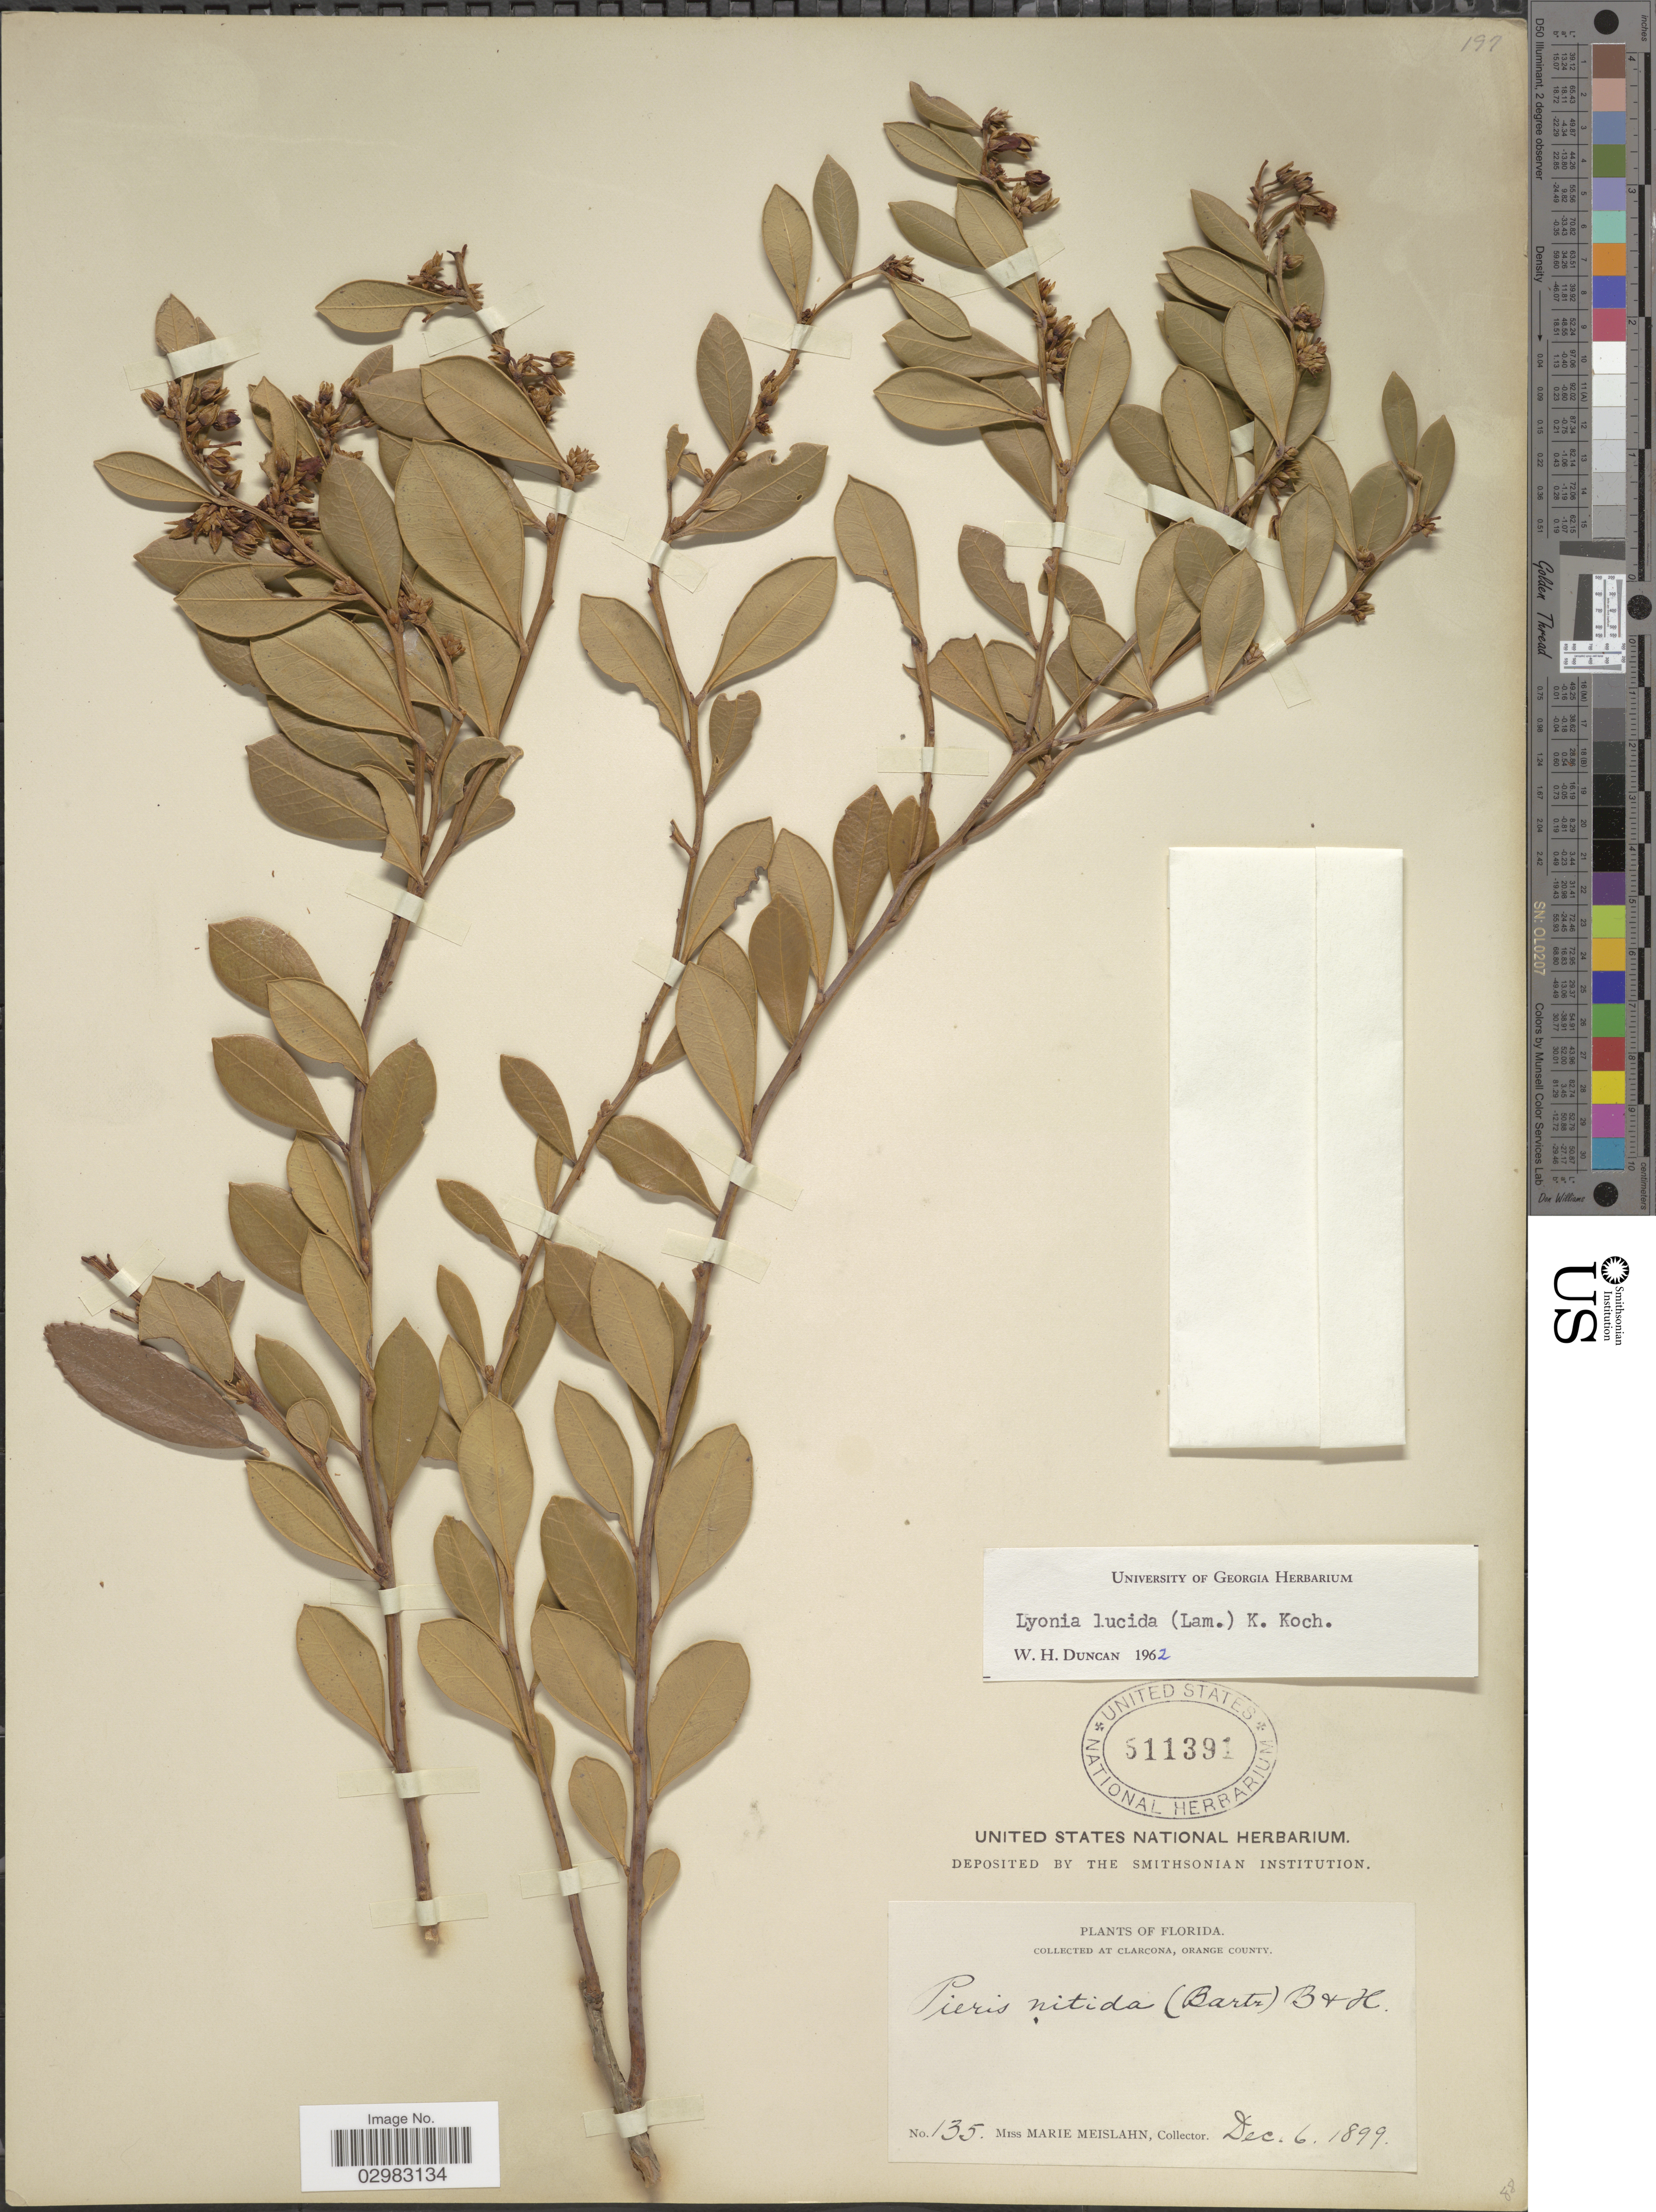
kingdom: Plantae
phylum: Tracheophyta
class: Magnoliopsida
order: Ericales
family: Ericaceae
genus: Lyonia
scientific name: Lyonia lucida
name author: K. Koch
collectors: M. Meislahn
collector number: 135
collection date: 1899-12-06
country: United States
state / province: Florida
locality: Clarcona, Orange County.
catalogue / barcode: US 511391